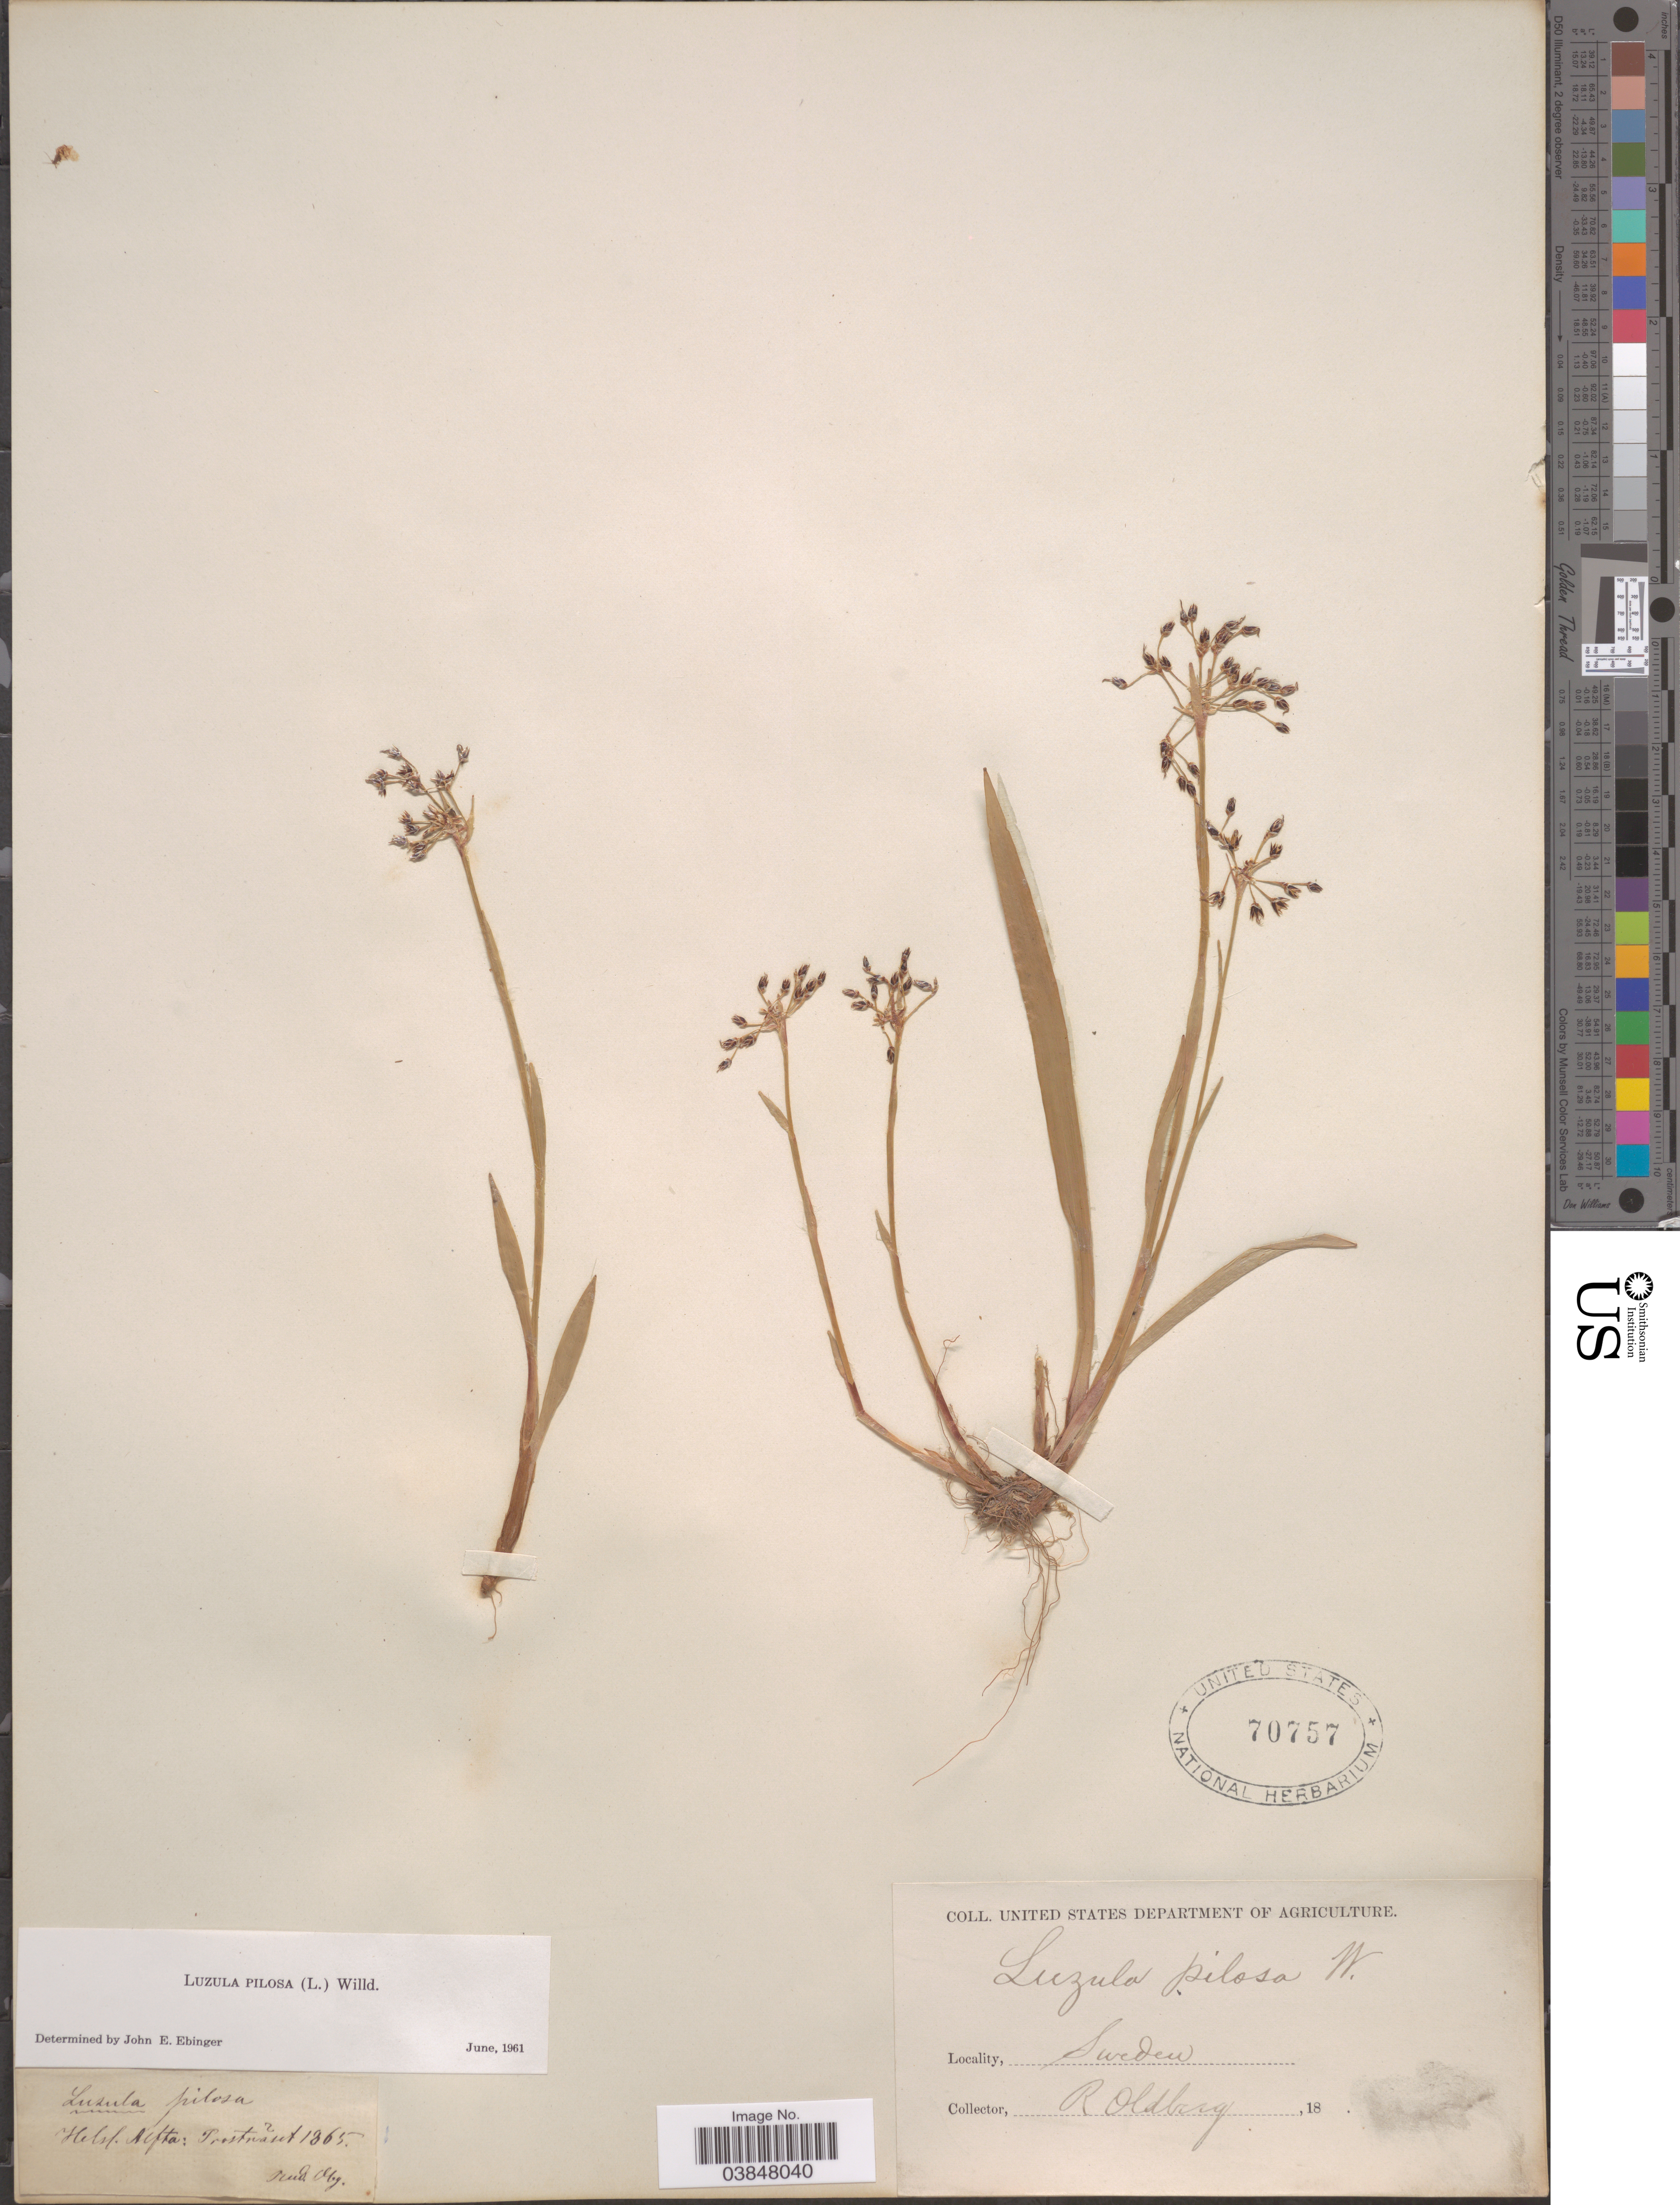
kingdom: Plantae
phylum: Tracheophyta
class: Liliopsida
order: Poales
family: Juncaceae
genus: Luzula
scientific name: Luzula pilosa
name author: (L.) Willd.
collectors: R. Oldberg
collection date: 1865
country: Sweden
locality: Helsl. Alfta: Prostnaset [interpreted].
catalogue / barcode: US 70757